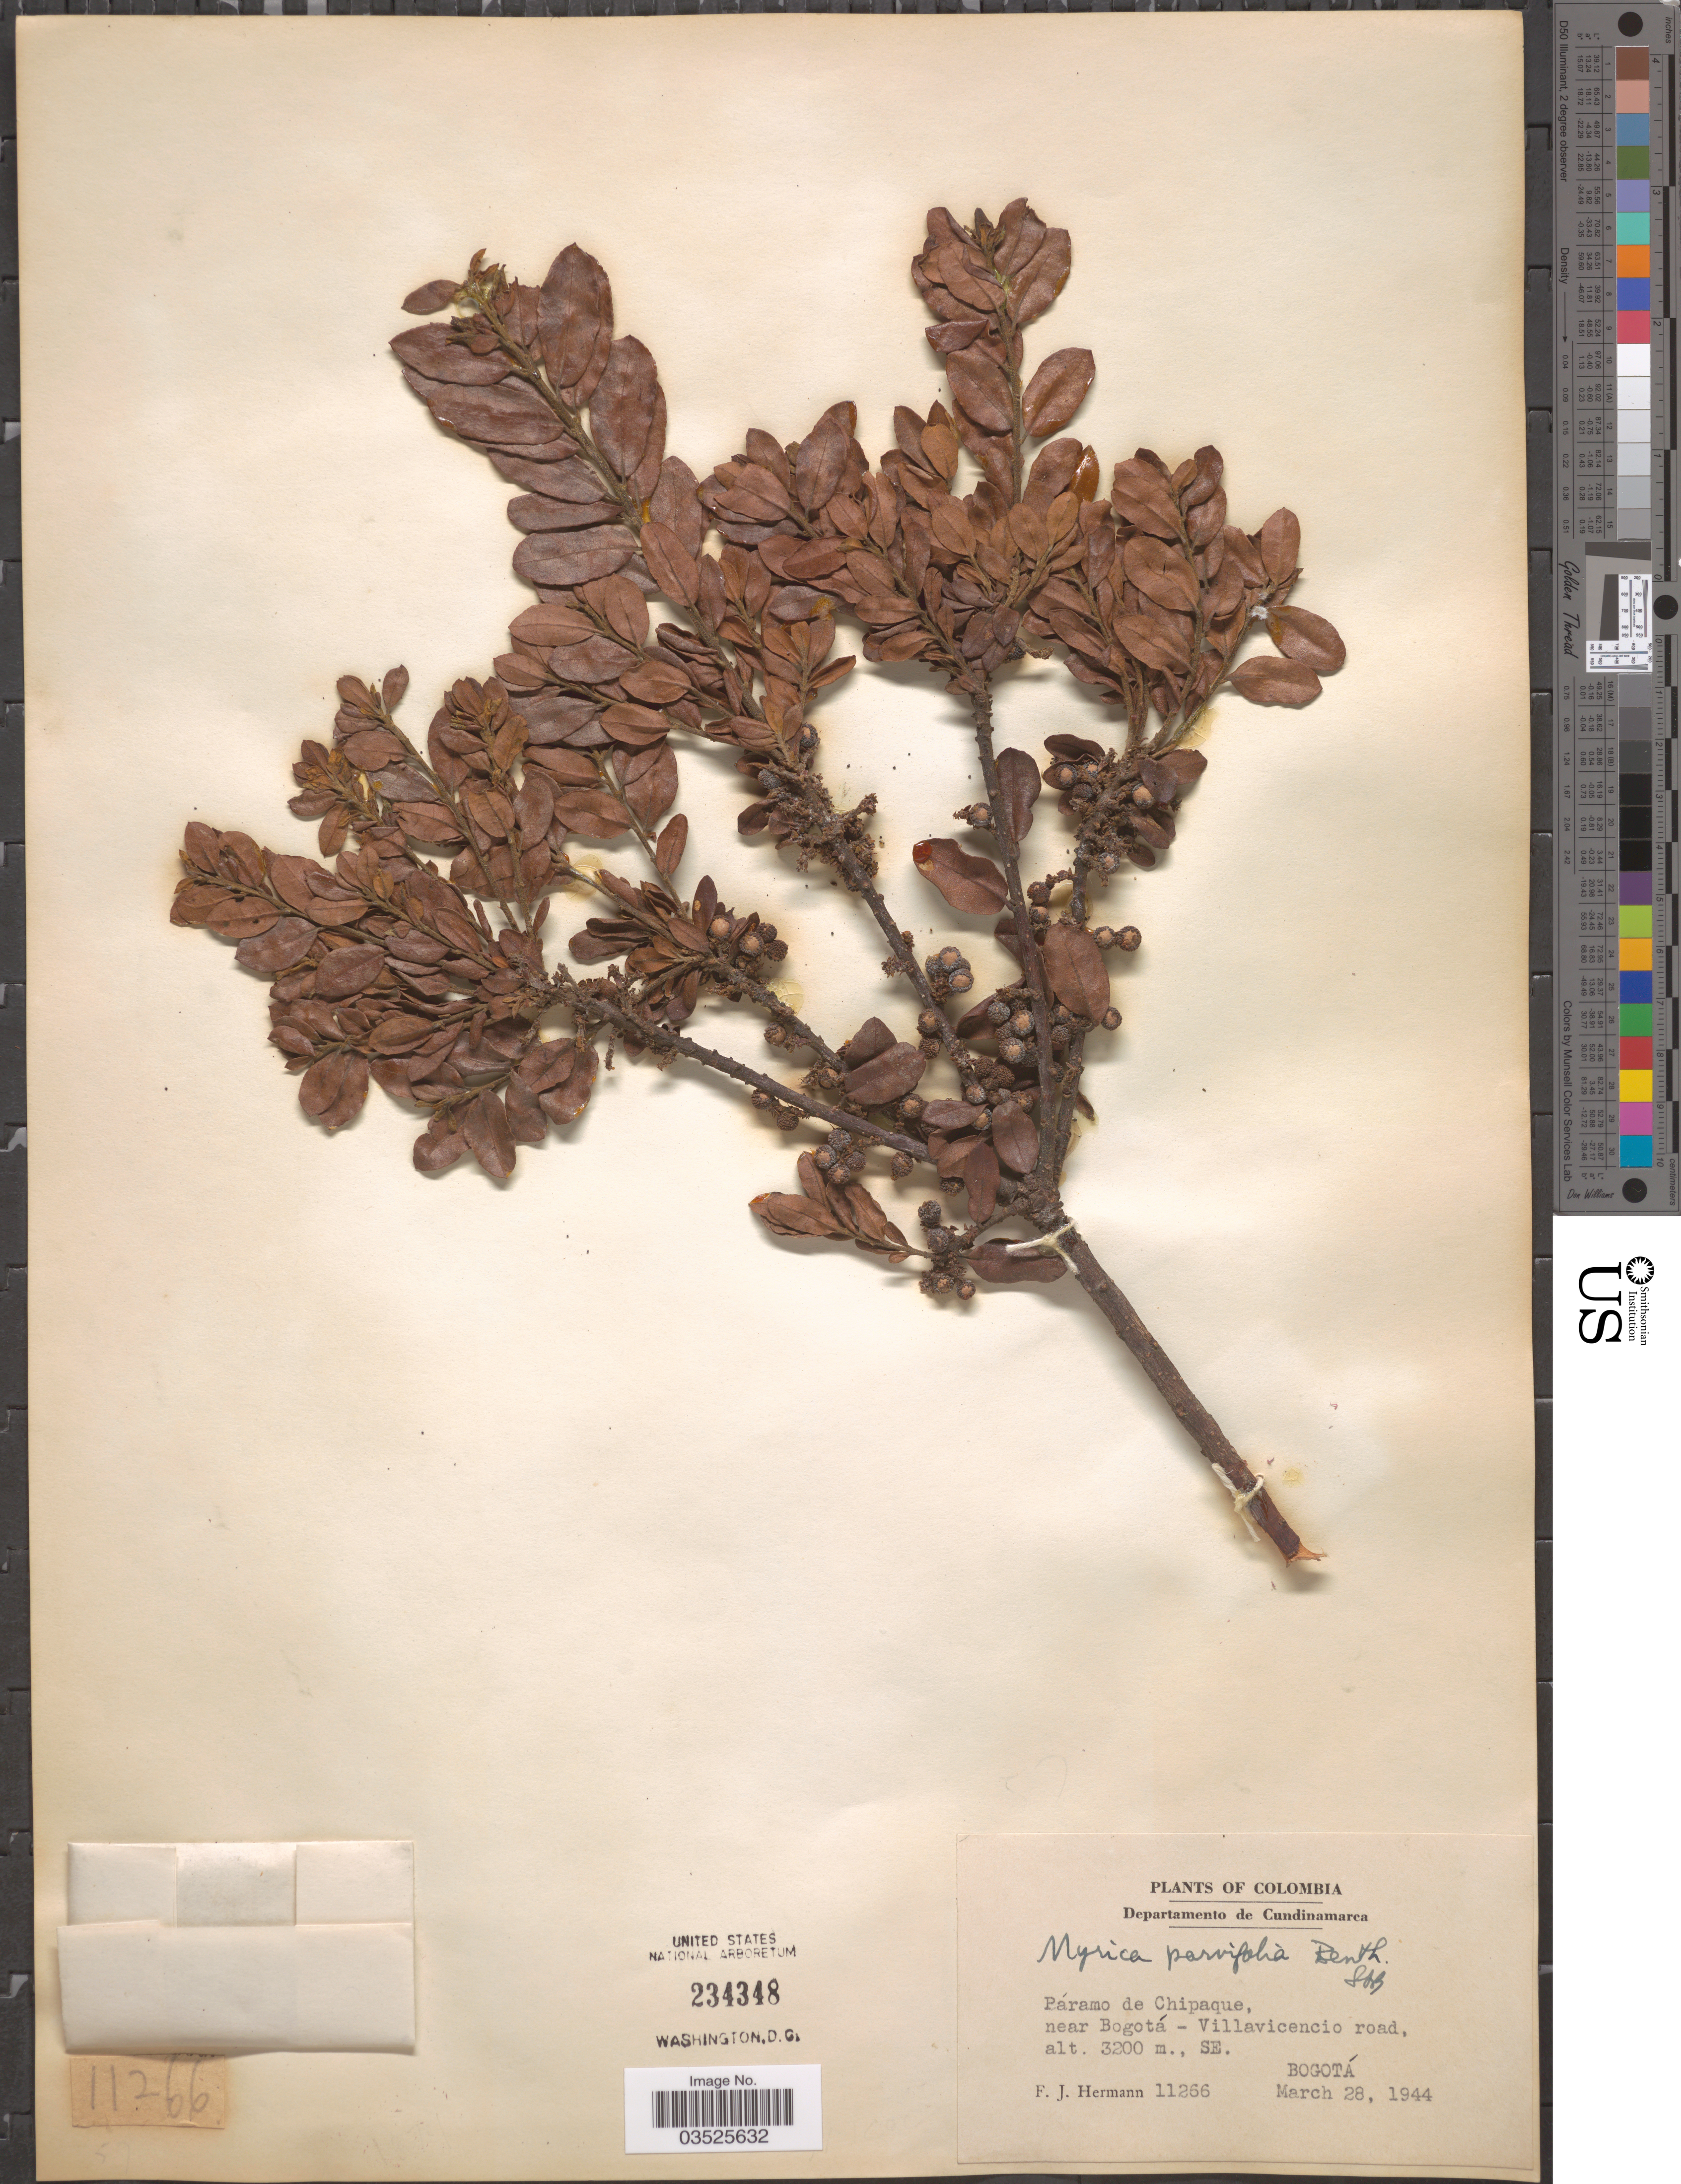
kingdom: Plantae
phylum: Tracheophyta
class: Magnoliopsida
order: Fagales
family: Myricaceae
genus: Morella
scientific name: Morella parvifolia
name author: (Benth.) Parra-Os.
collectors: F. J. Hermann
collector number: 11266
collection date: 1944-03-28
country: Colombia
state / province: Cundinamarca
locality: Departamento de Cundinamarca. Páramo de Chipaque, near Bogotá - Villavicencio road. SE. Bogotá.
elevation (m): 3200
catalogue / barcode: US 234348